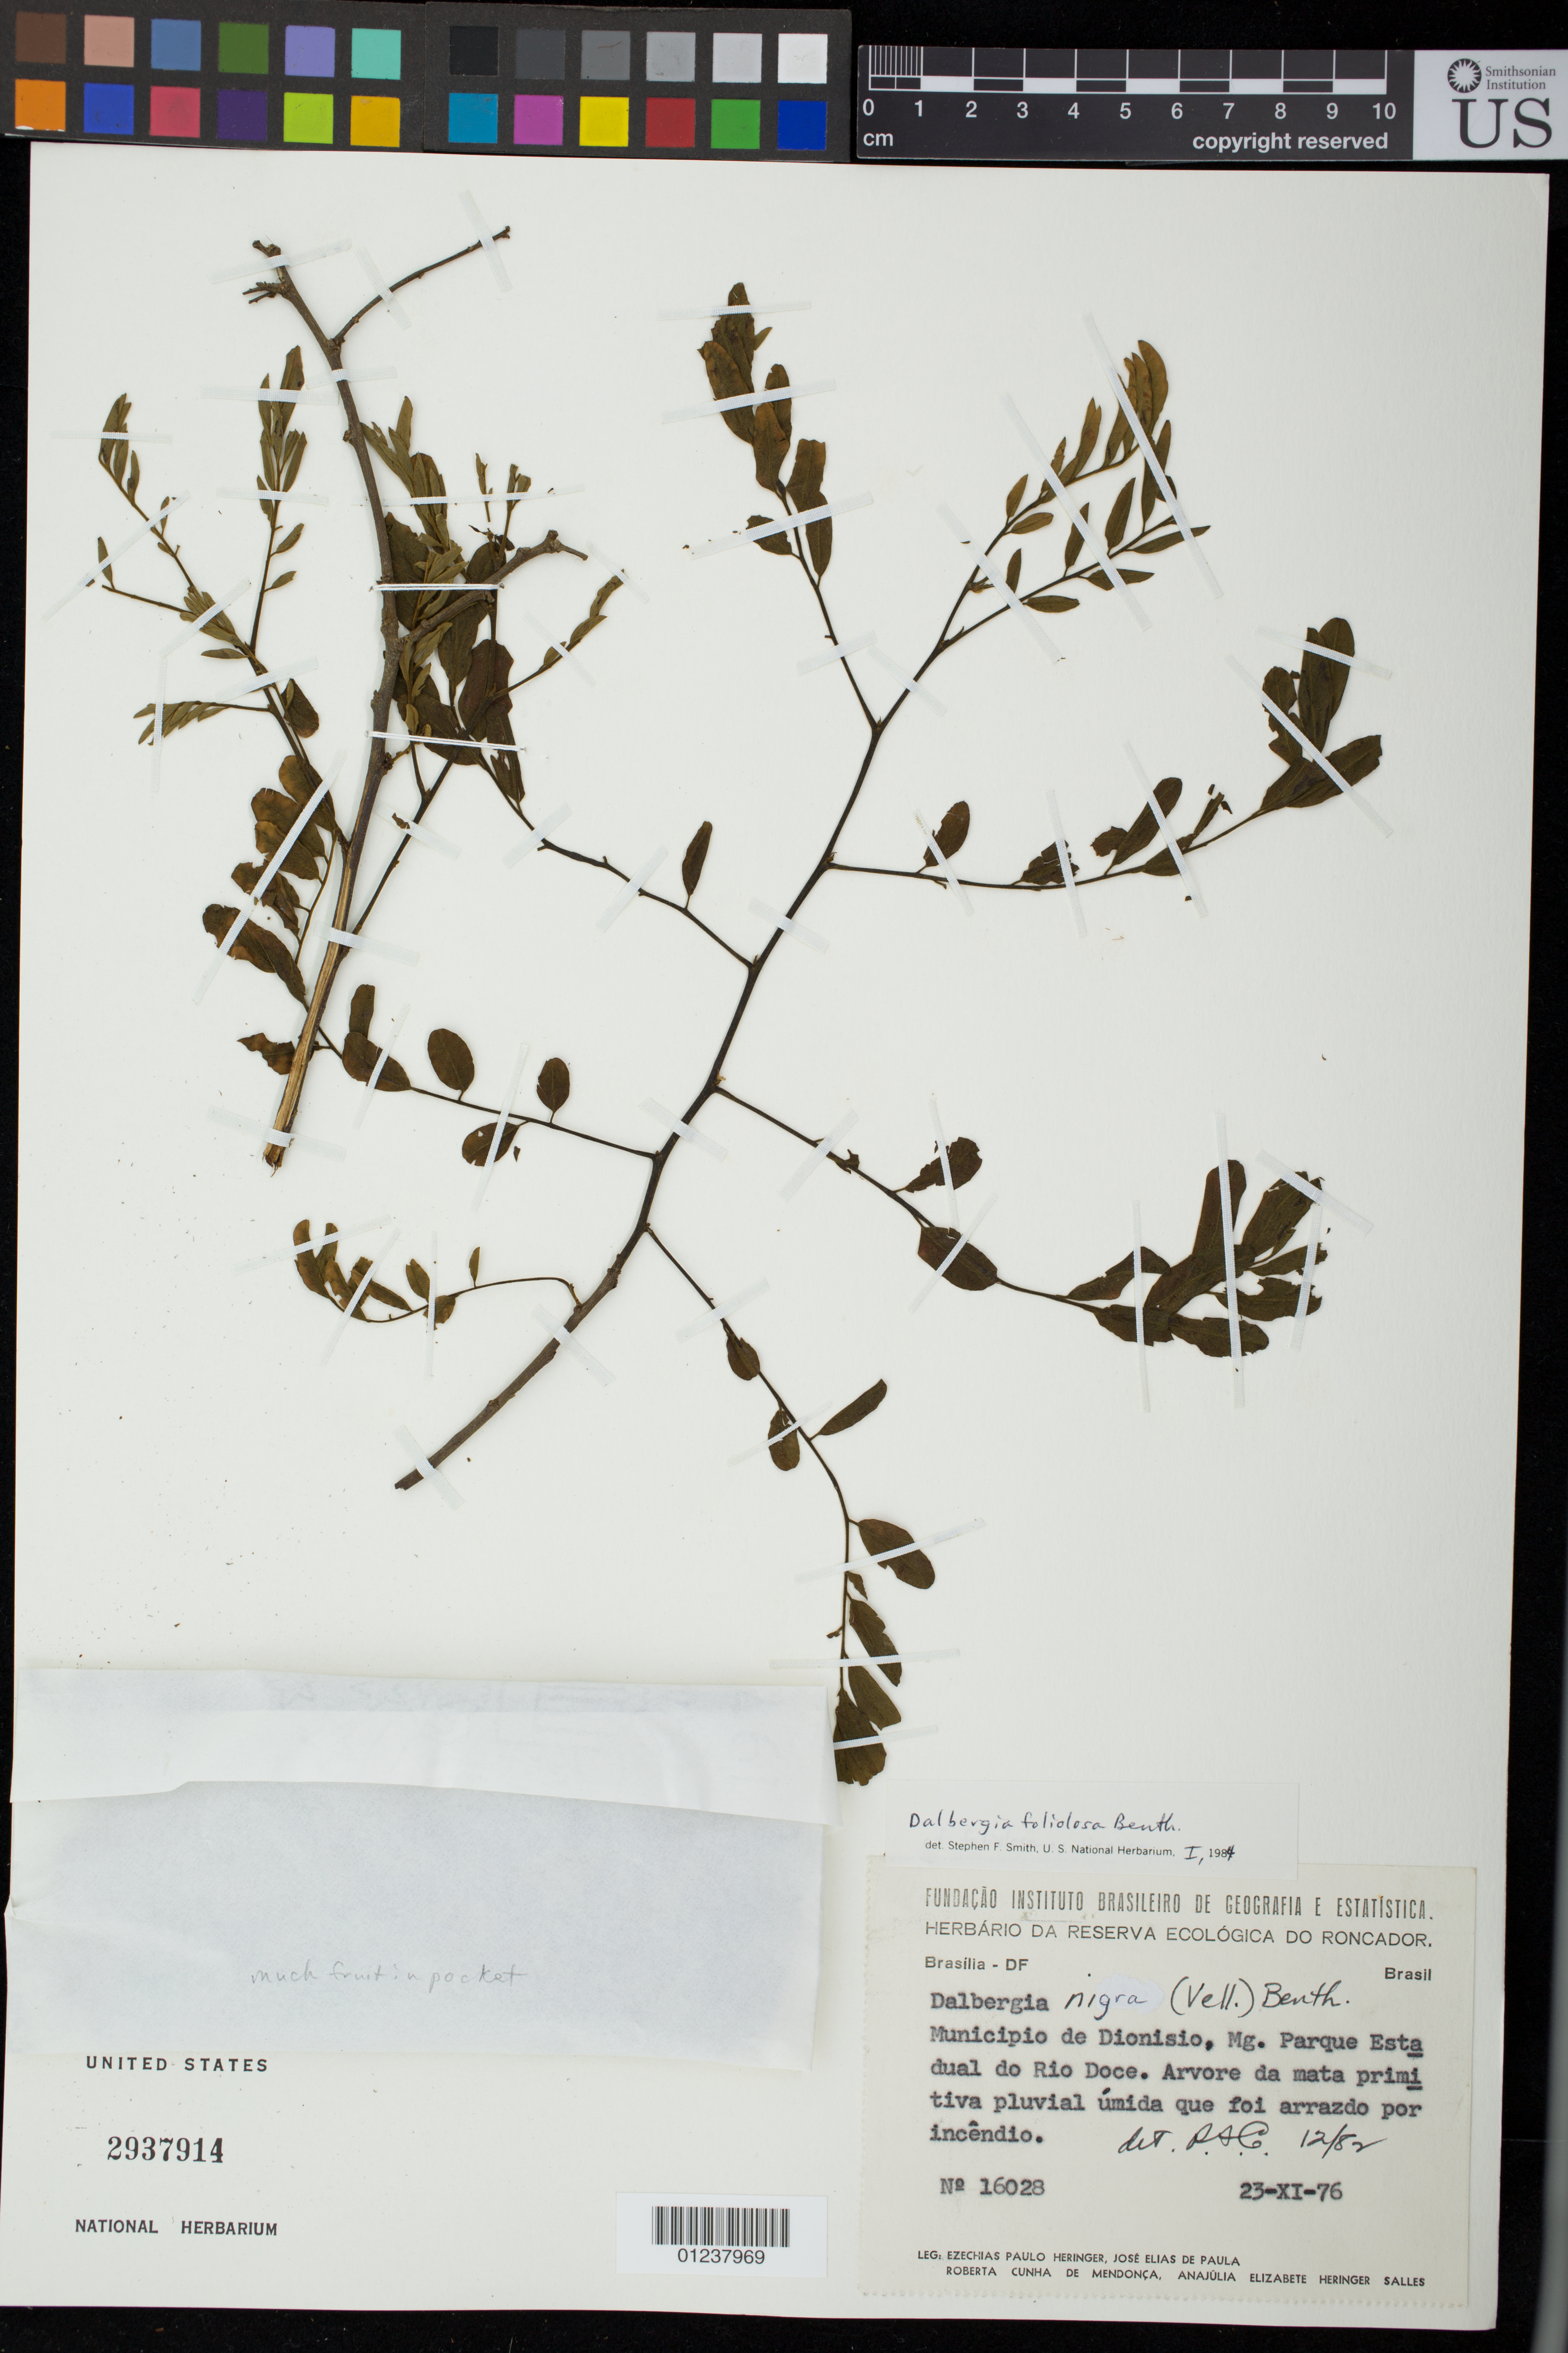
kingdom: Plantae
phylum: Tracheophyta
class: Magnoliopsida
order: Fabales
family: Fabaceae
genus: Dalbergia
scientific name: Dalbergia foliosa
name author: (Benth.) A.M. Carvalho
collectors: E. P. Heringer, J. E. de Paula, R. C. Mendonça & A. Salles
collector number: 16028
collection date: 1976-11-23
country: Brazil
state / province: Minas Gerais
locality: Municipio de Dionisio, Margin of Parque Estadual do Rio Doce.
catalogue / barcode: US 2937914